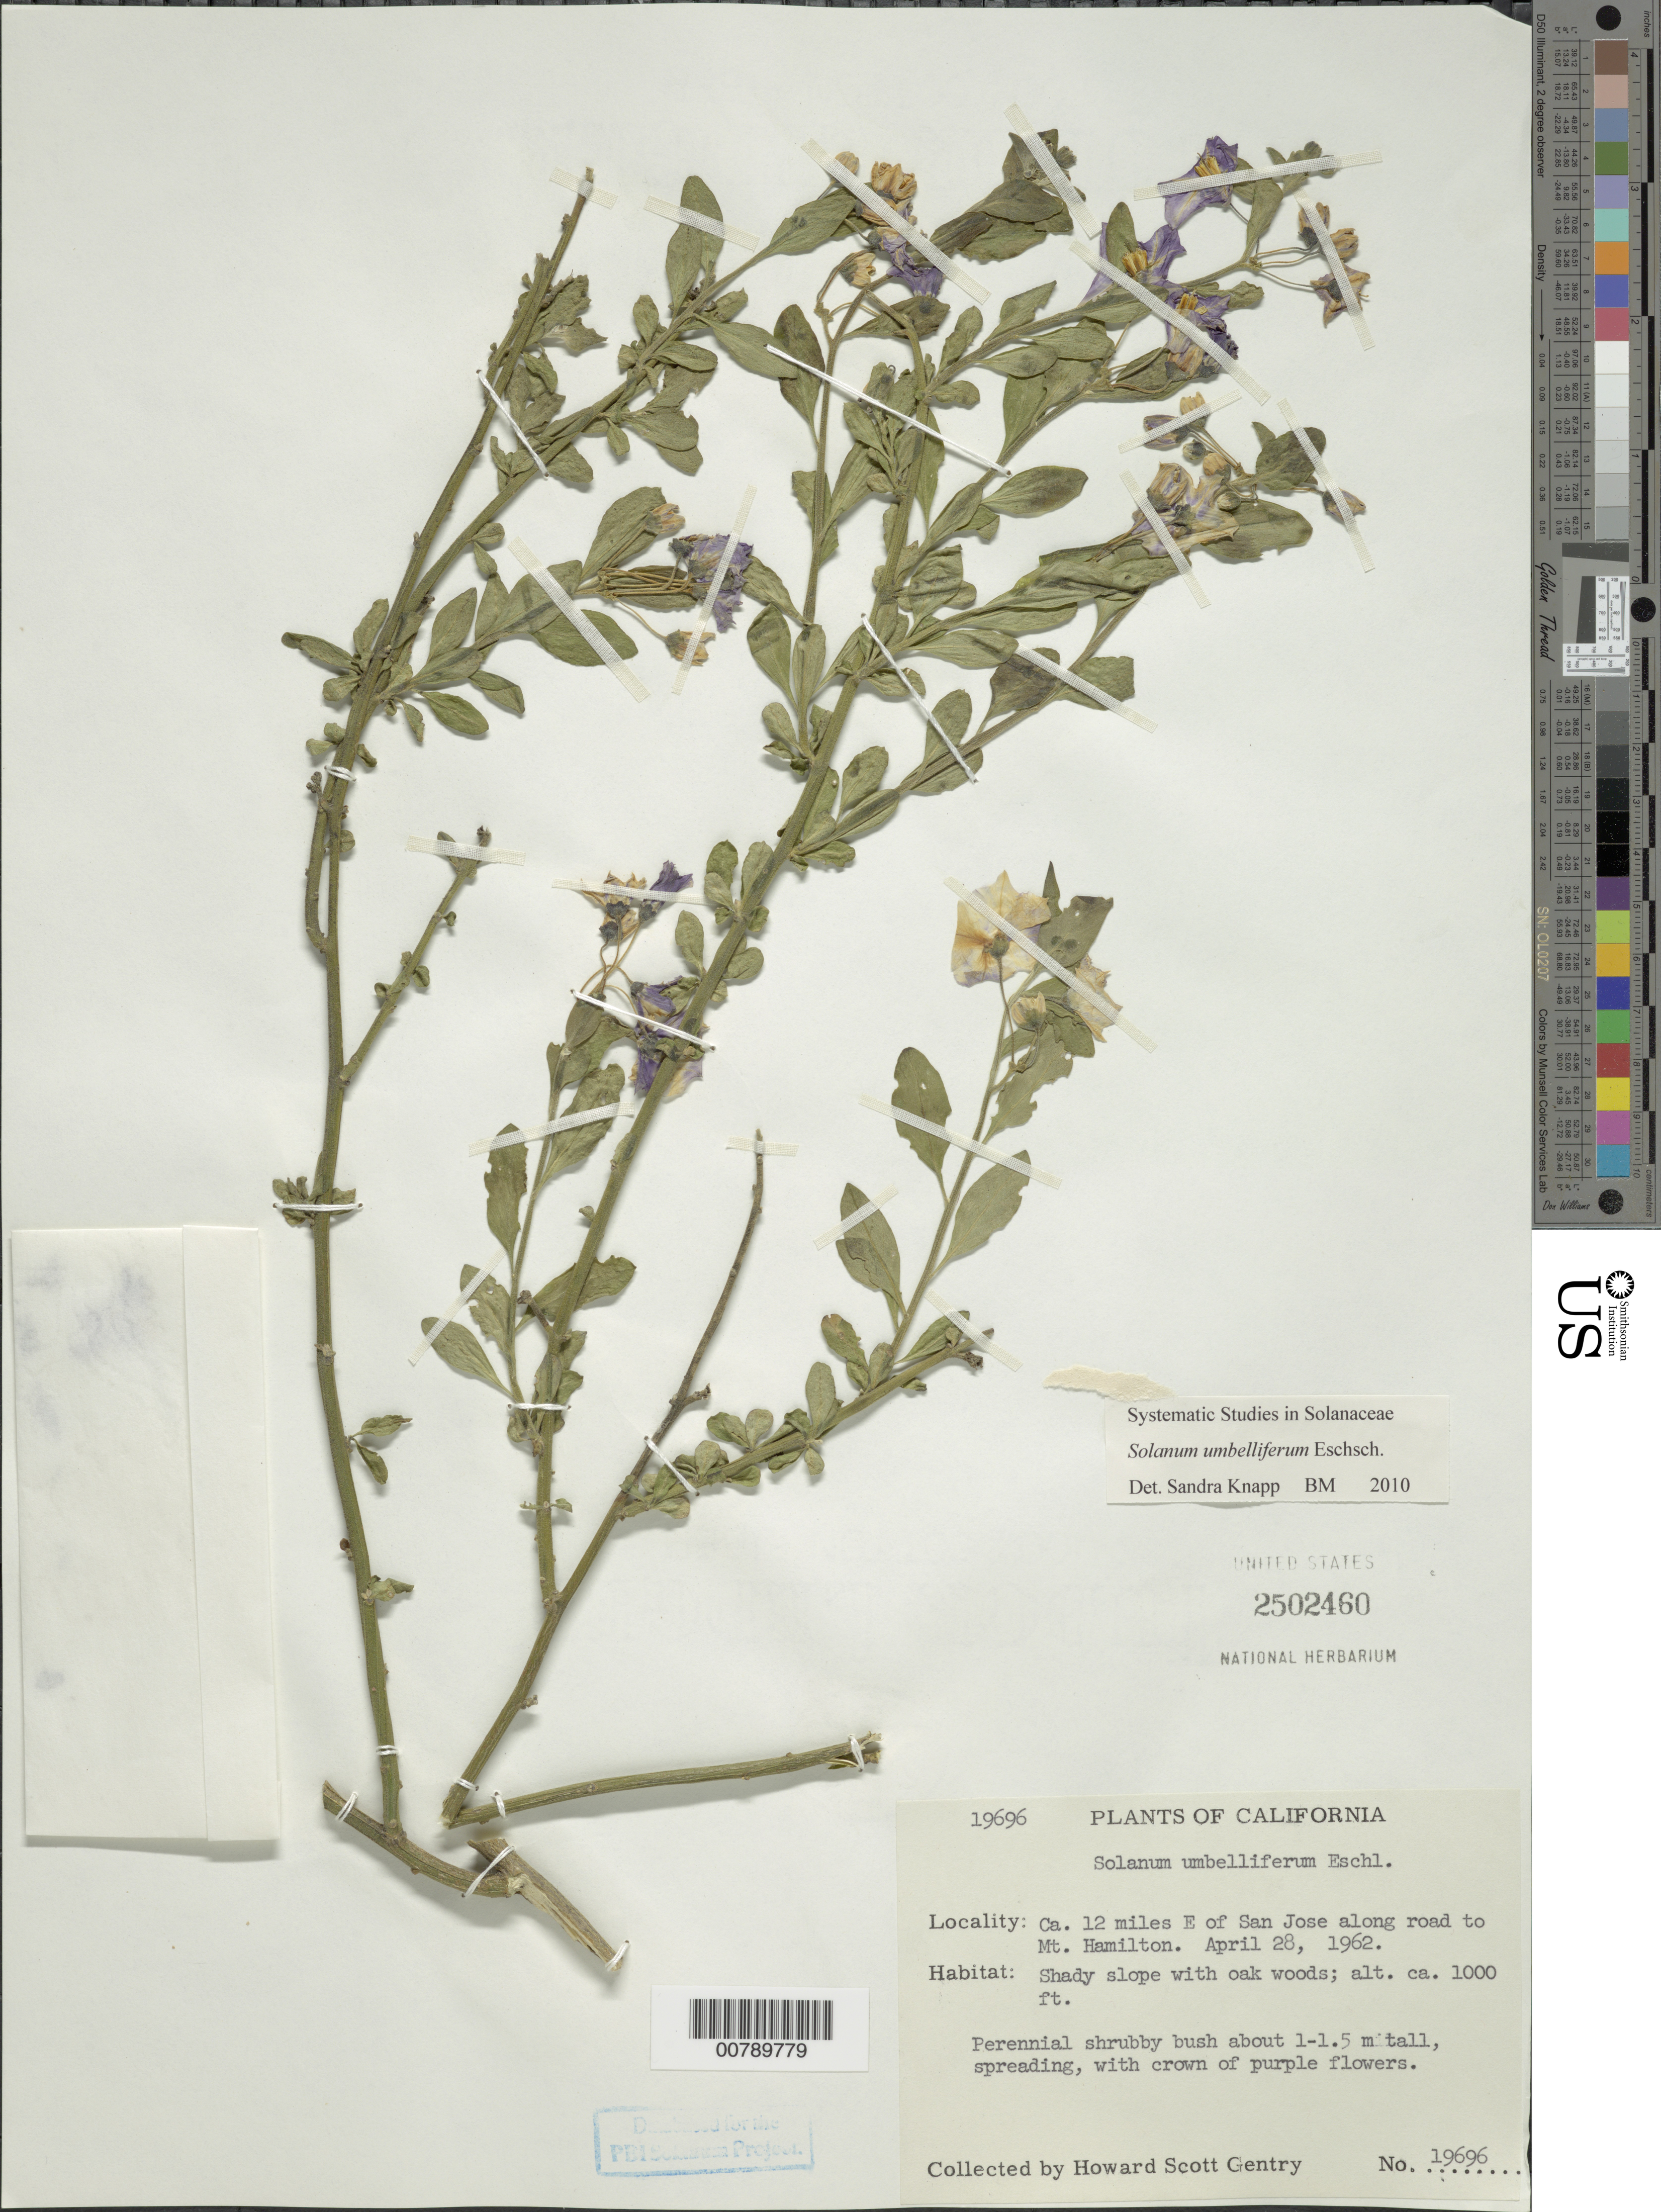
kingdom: Plantae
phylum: Tracheophyta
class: Magnoliopsida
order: Solanales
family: Solanaceae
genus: Solanum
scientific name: Solanum umbelliferum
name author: Eschsch.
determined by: Knapp, S. D.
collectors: H. S. Gentry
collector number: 19696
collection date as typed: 28 Apr 1962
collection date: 1962-04-28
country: United States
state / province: California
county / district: Santa Clara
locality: ca. 12 miles E of San Jose alogn road to Mt. Hamilton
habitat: shady slope with oak woods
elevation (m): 304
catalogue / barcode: US 2502460